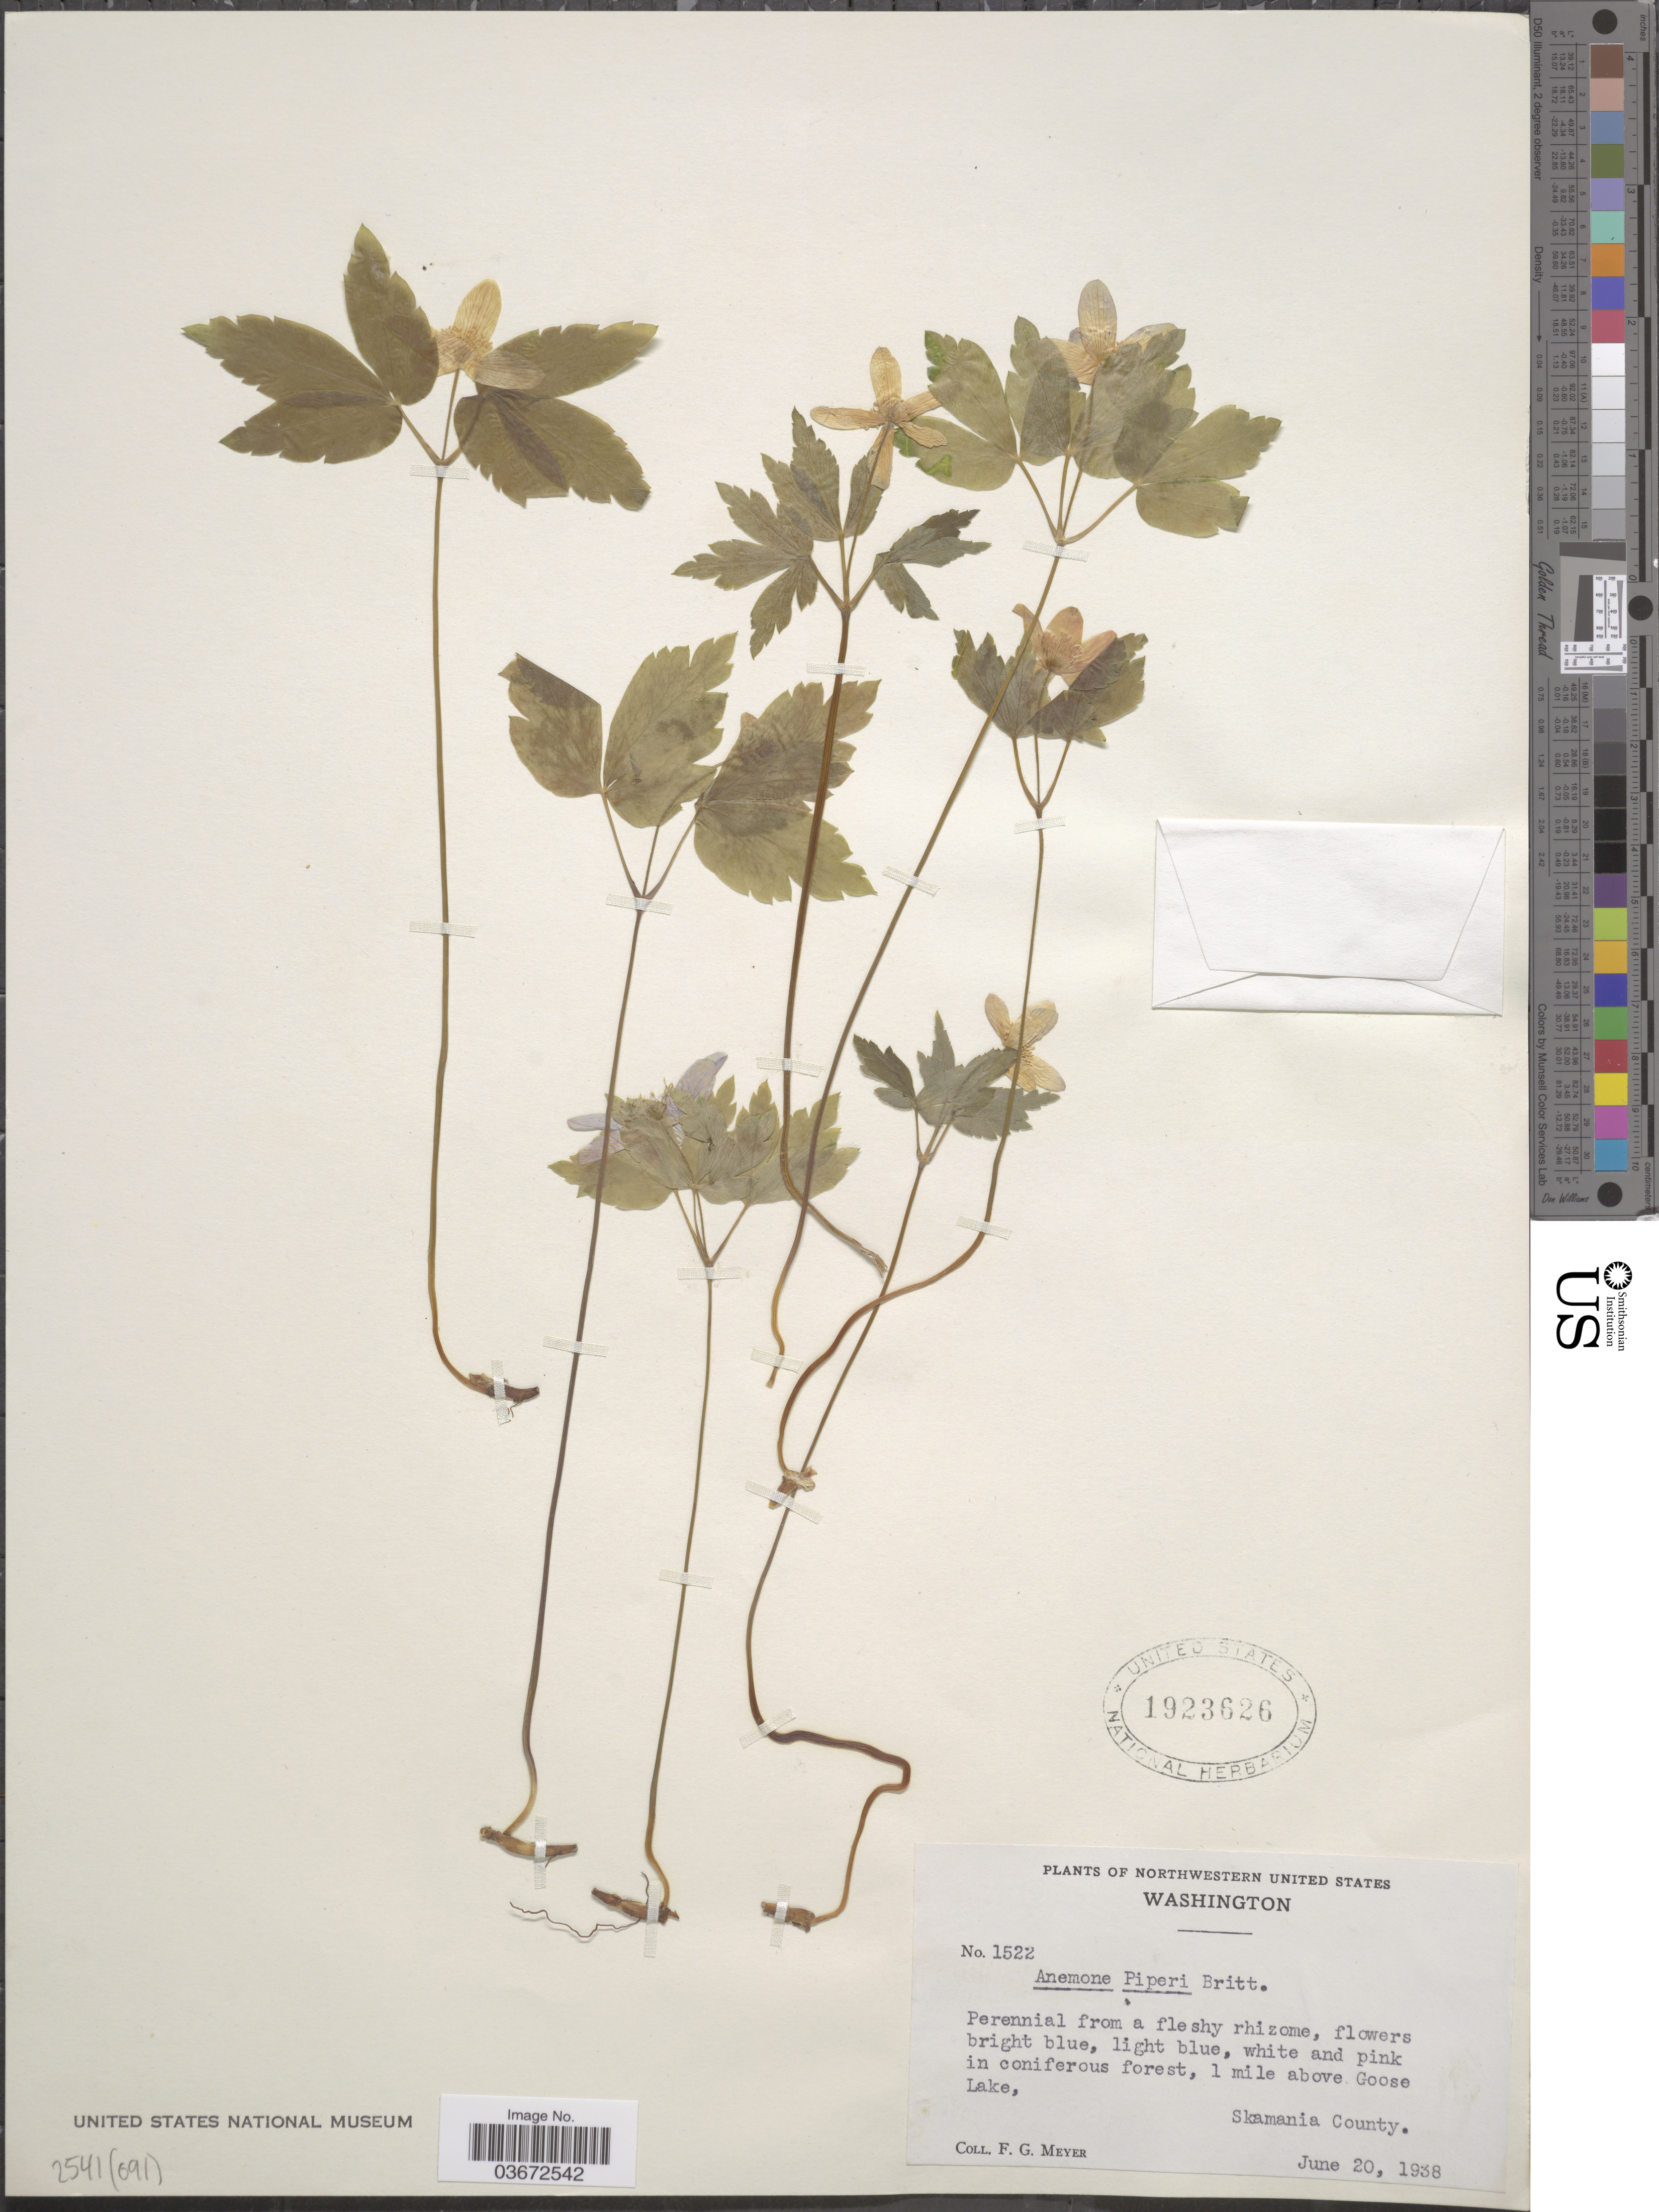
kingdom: Plantae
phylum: Tracheophyta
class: Magnoliopsida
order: Ranunculales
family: Ranunculaceae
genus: Anemone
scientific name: Anemone piperi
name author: Rydb.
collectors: F. G. Meyer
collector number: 1522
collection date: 1938-06-20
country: United States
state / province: Washington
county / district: Skamania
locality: Northwestern United States. 1 mile above Goose Lake, Skamania County.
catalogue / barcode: US 1923626